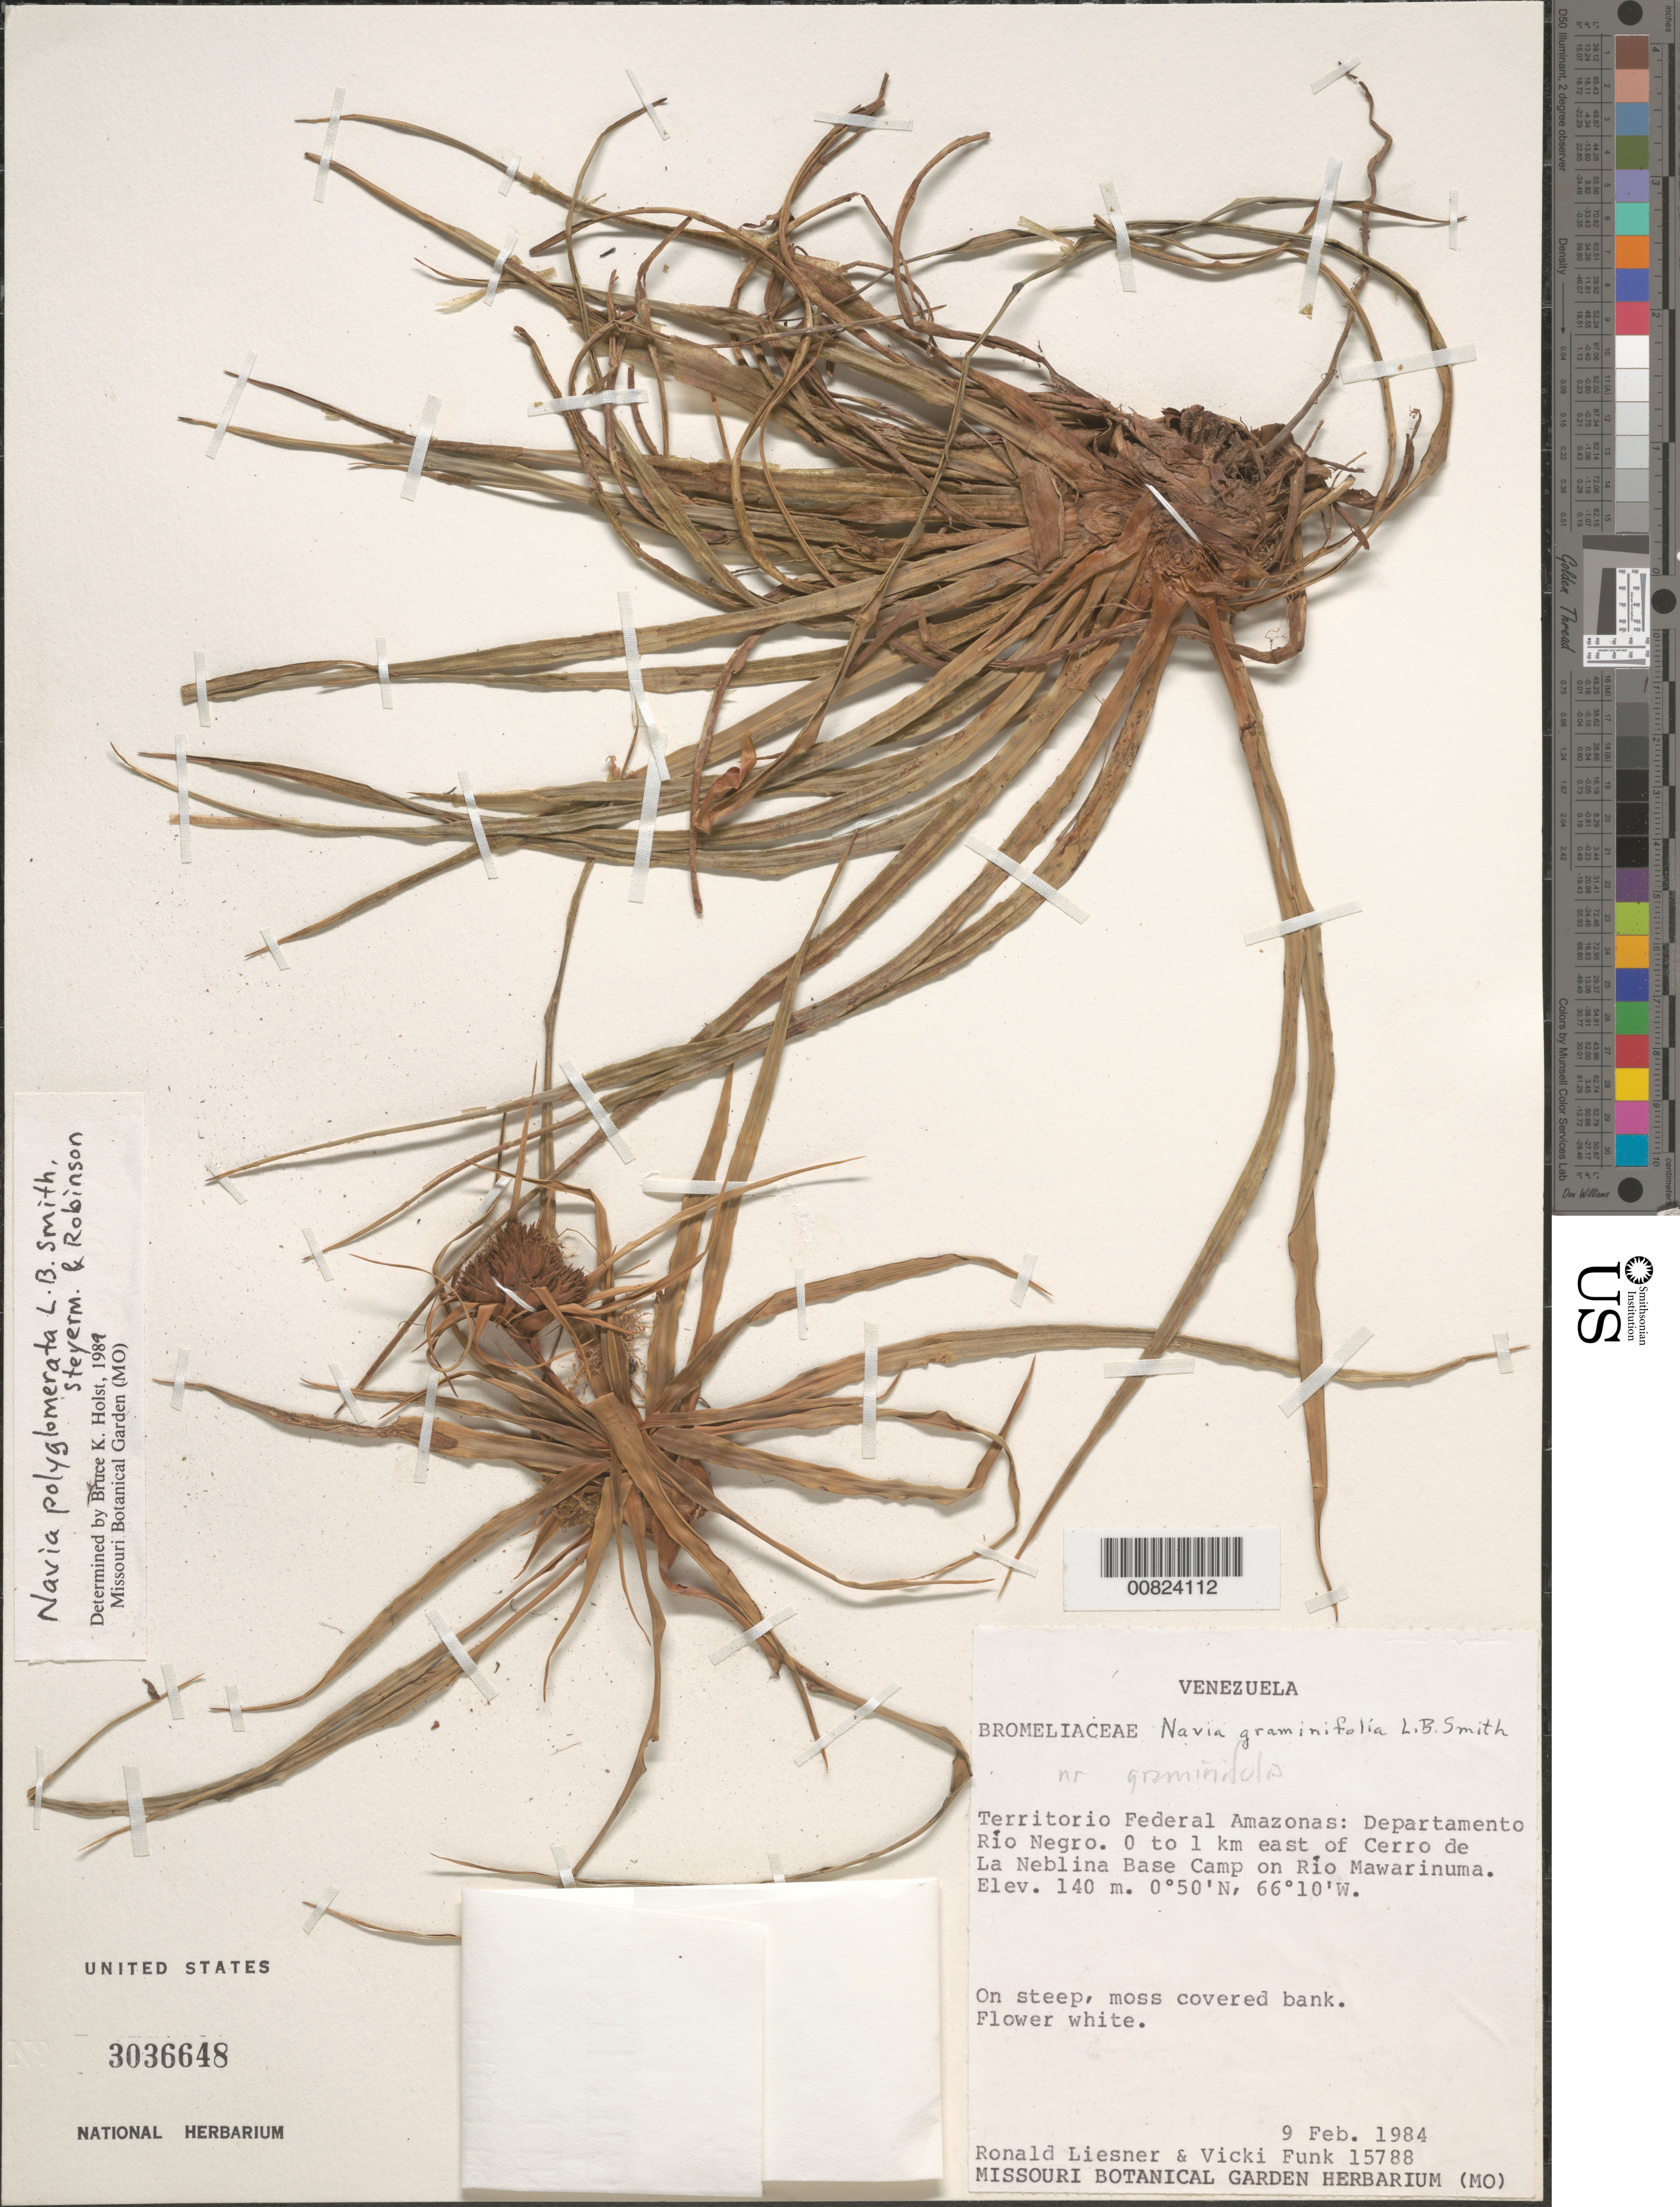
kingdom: Plantae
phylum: Tracheophyta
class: Liliopsida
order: Poales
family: Bromeliaceae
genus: Navia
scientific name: Navia polyglomerata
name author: L.B. Sm.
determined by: Holst, Bruce K.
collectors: R. L. Liesner & V. Funk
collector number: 15788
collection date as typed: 9-Feb-84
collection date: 1984-02-09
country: Venezuela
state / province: Amazonas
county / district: Río Negro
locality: Río Mawarinuma, 0-1 km E of Cerro de La Neblina Base Camp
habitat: Steep, moss covered bank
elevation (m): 140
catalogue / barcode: US 3036648